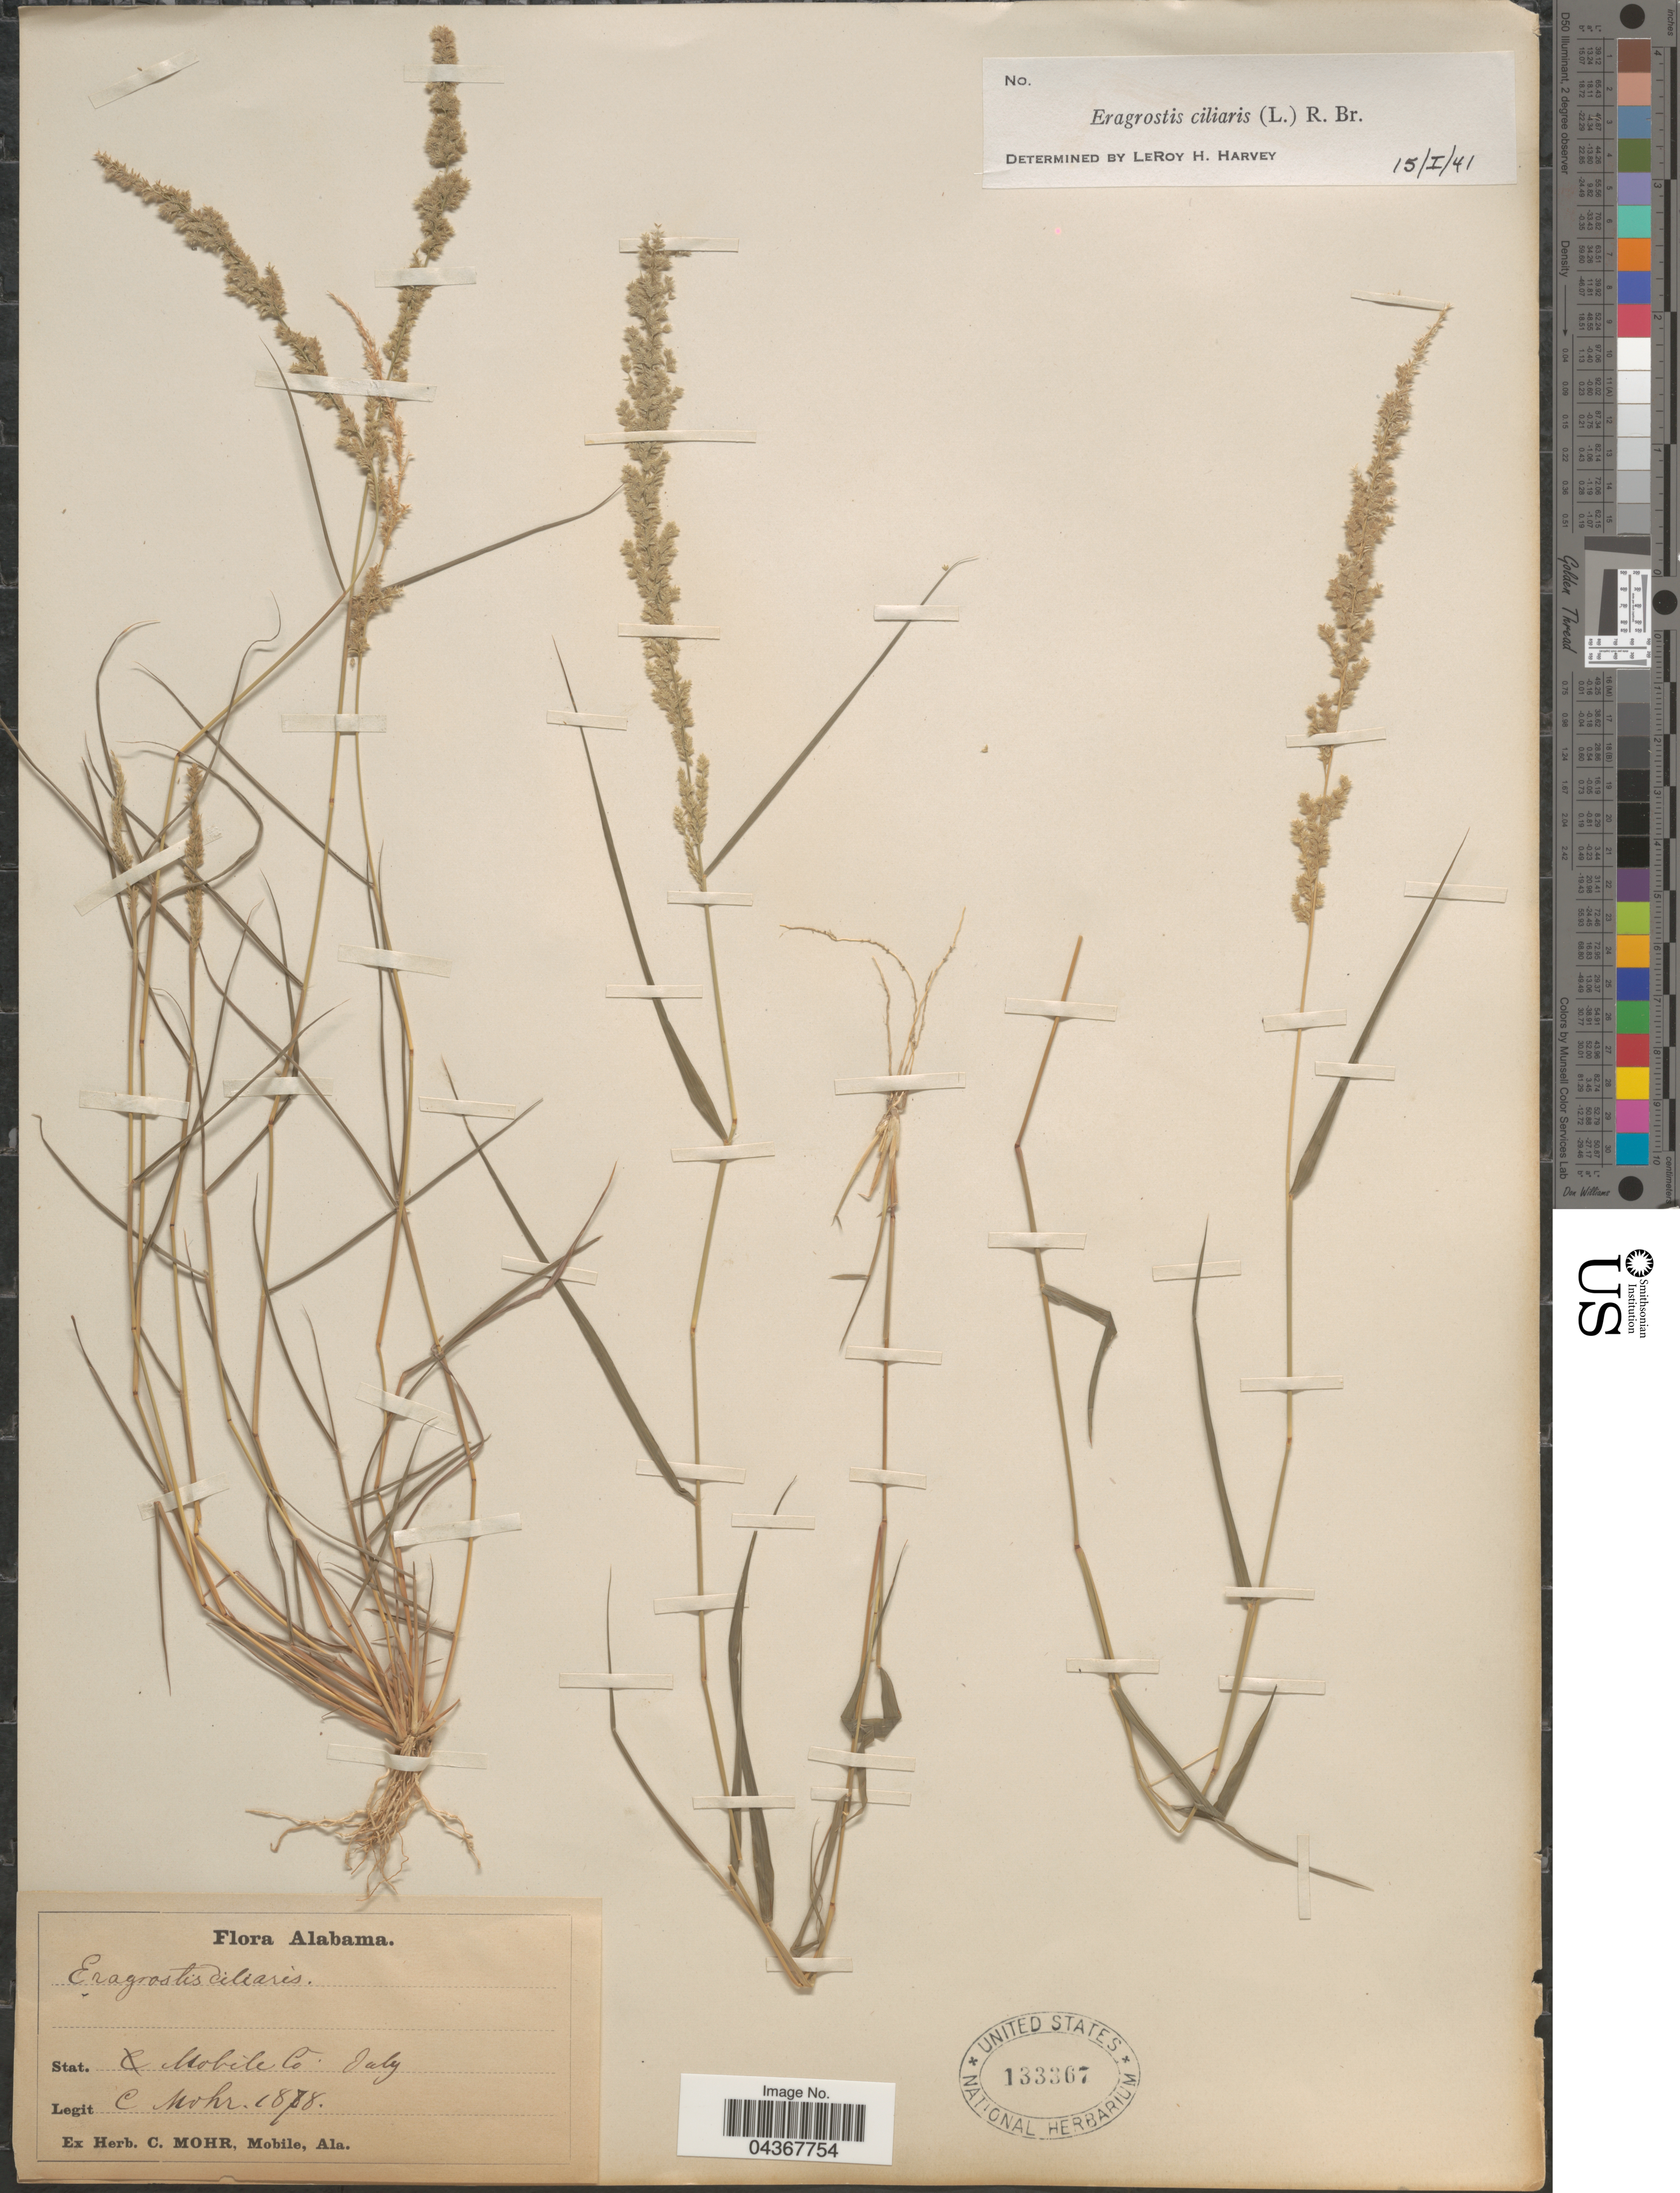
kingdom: Plantae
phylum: Tracheophyta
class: Liliopsida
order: Poales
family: Poaceae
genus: Eragrostis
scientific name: Eragrostis ciliaris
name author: (L.) R. Br.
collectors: C. T. Mohr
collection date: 1878-07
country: United States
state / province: Alabama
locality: Stat. Mobile Co.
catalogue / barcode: US 133367